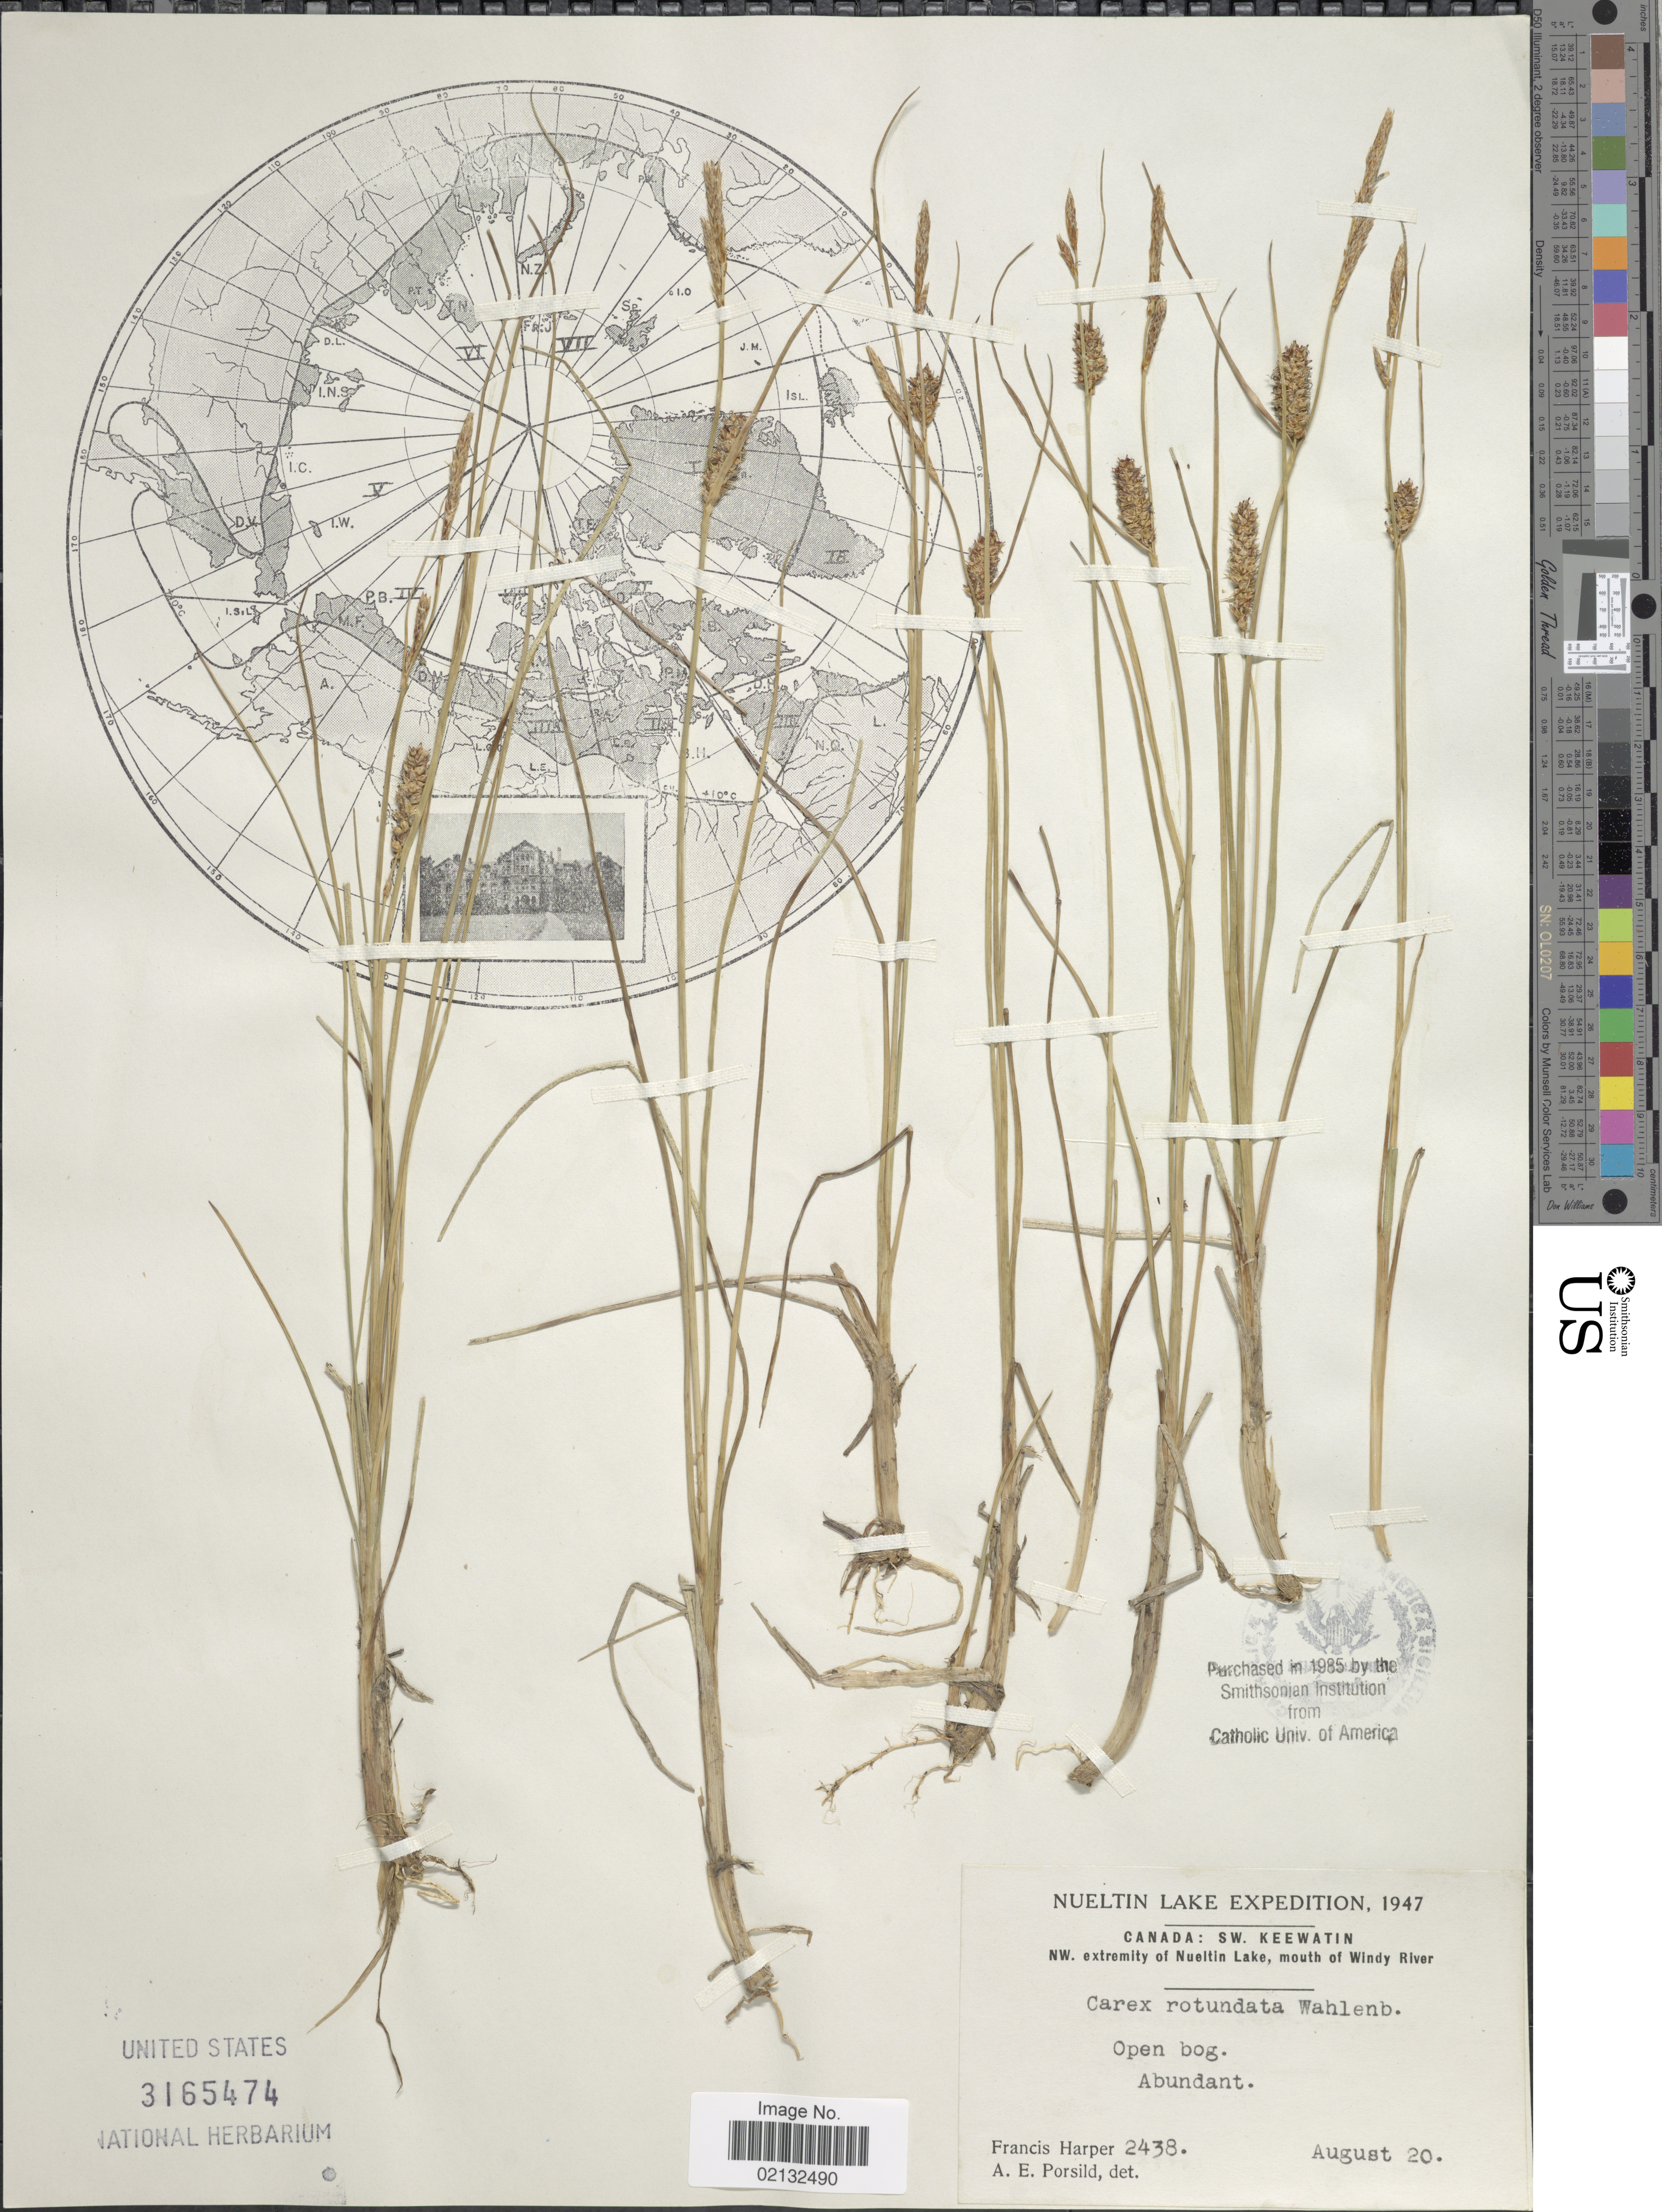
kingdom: Plantae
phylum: Tracheophyta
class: Liliopsida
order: Poales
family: Cyperaceae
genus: Carex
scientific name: Carex rotundata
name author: Wahlenb.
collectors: F. Harper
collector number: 2438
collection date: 1947-08-20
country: Canada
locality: Nueltin Lake. SW. Keewatin. NW extremely of Nueltin Lake, mouth of Windy River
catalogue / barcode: US 3165474